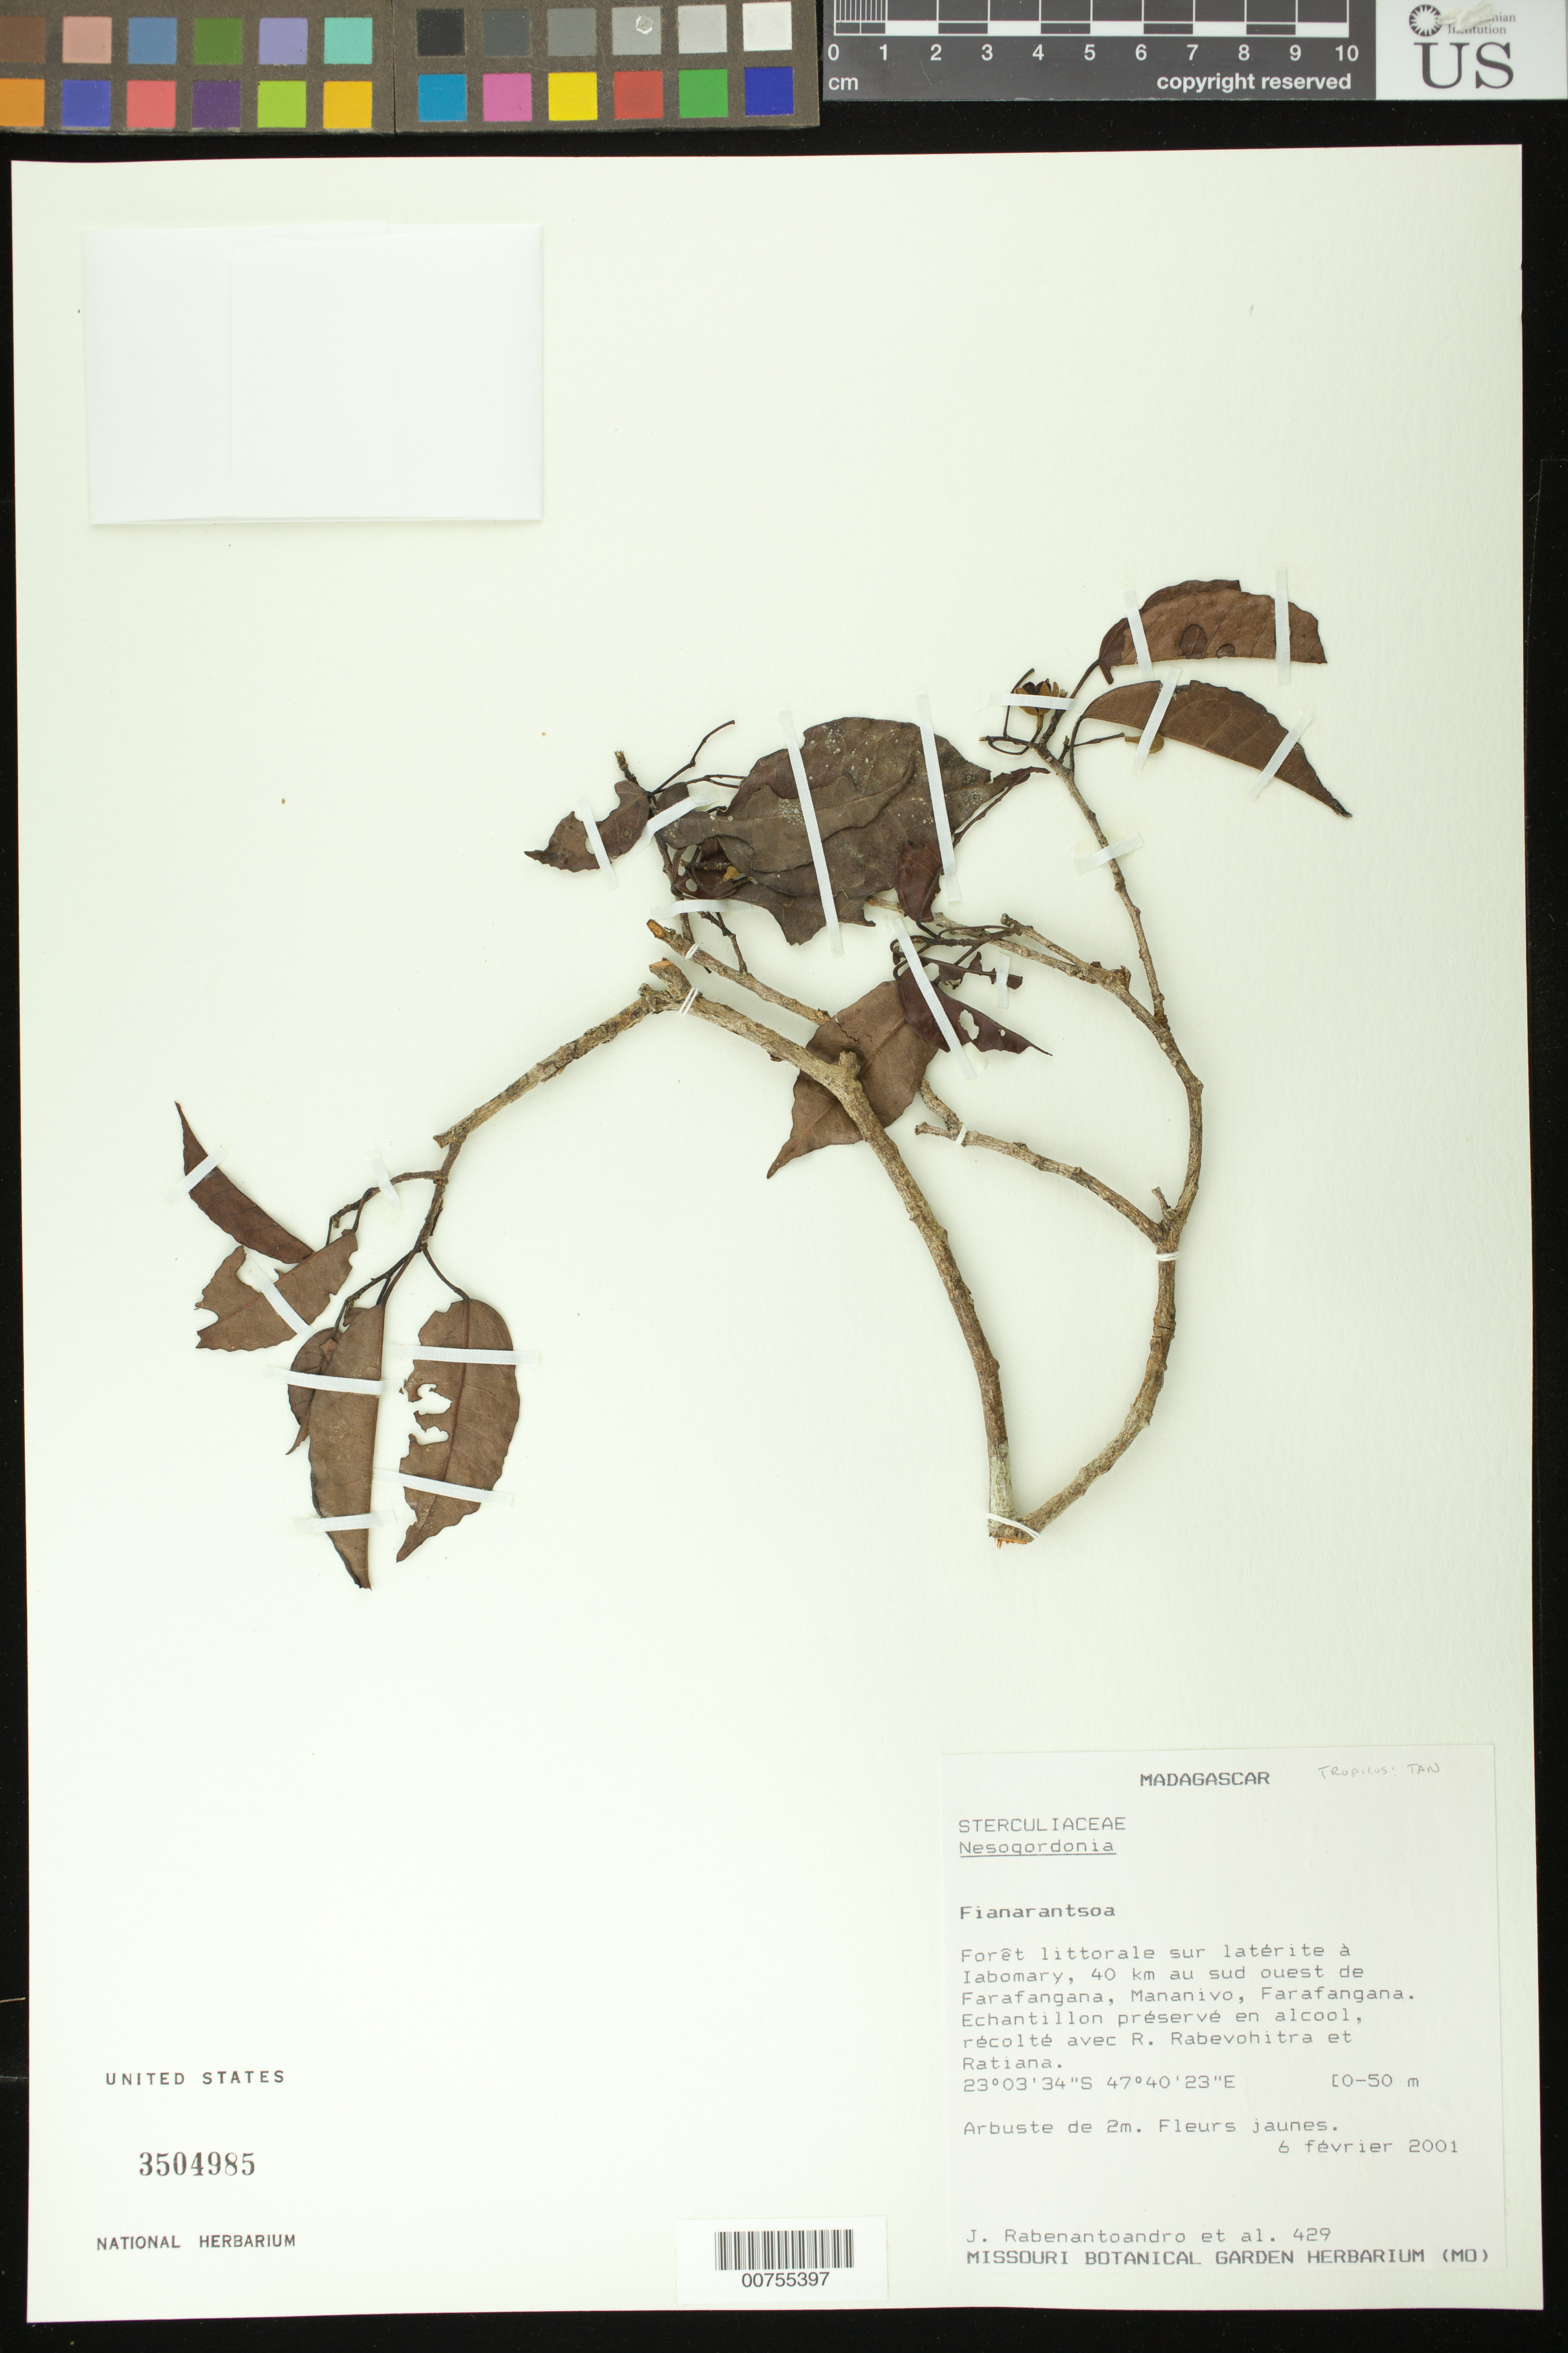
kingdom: Plantae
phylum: Tracheophyta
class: Magnoliopsida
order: Malvales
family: Malvaceae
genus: Nesogordonia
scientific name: Nesogordonia sp.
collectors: J. Rabenantoandro & et al.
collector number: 429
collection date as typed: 06 Feb 2001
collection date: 2001-02-06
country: Madagascar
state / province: Atsimo-Atsinanana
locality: Sur latérite à Iabomary, 40 km au sud ouest de Farafangana, Mananivo, Farafangana.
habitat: Forêt littorale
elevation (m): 0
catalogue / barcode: US 3504985